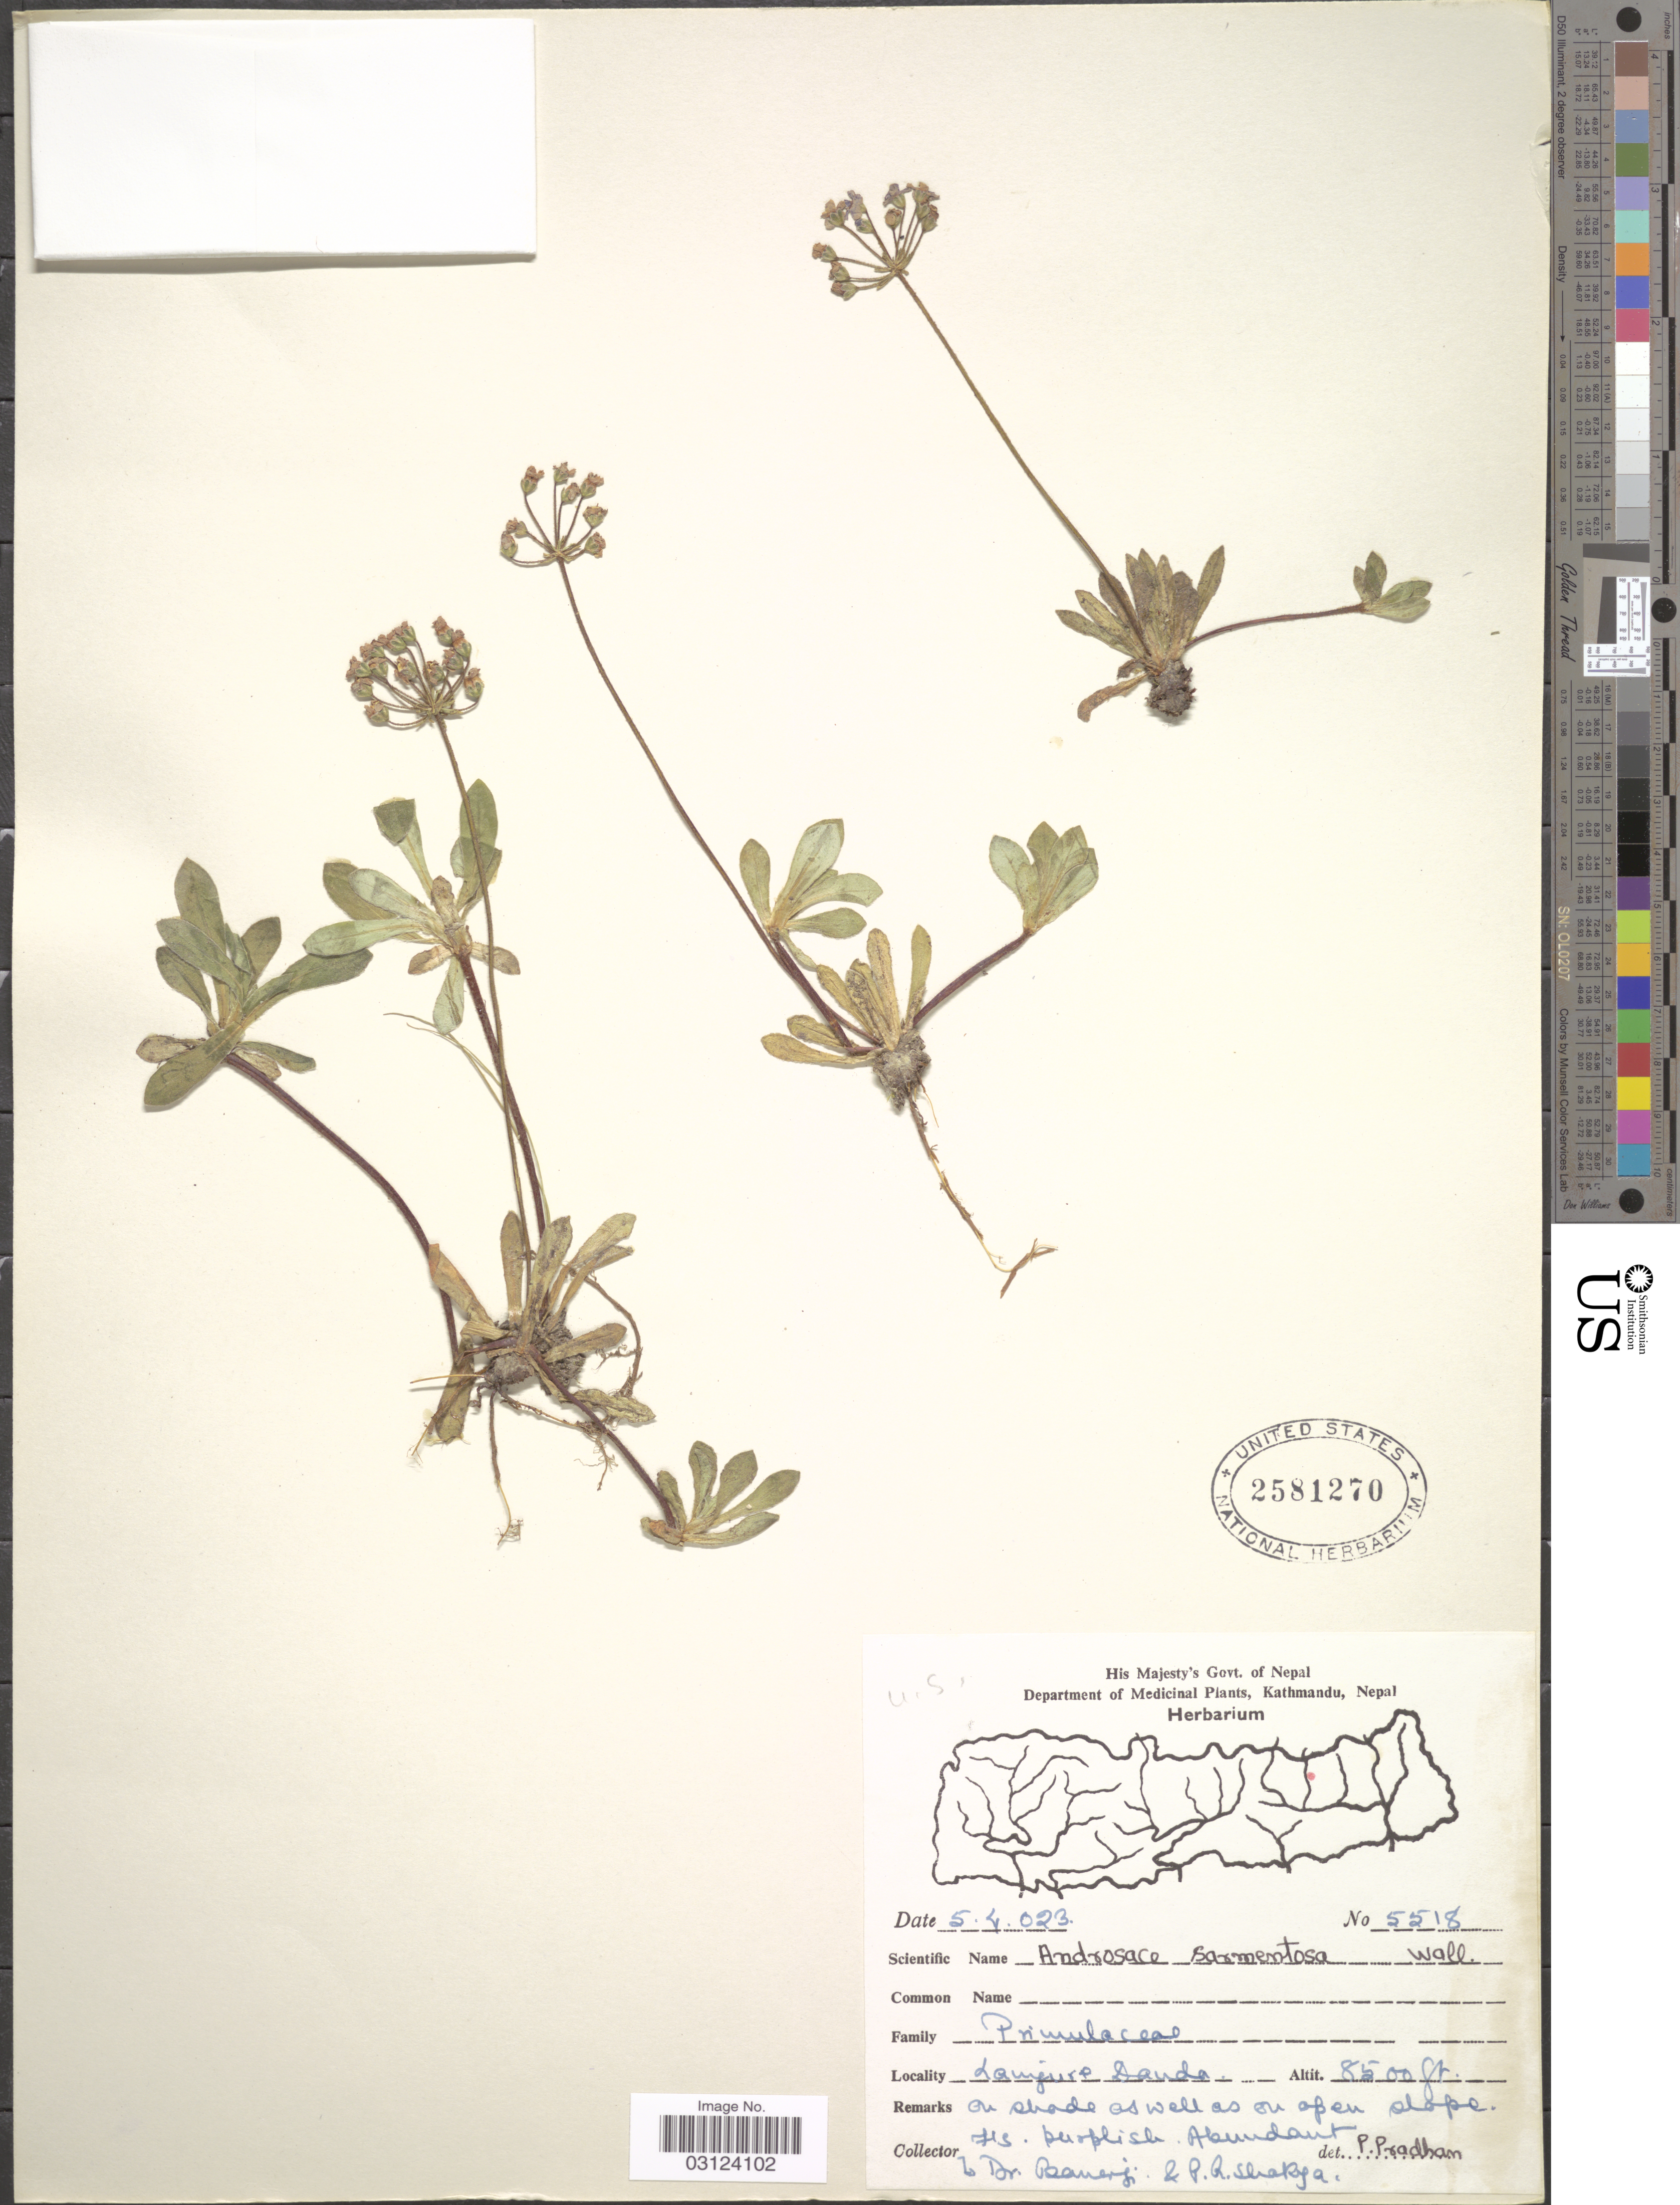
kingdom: Plantae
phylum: Tracheophyta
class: Magnoliopsida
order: Ericales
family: Primulaceae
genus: Androsace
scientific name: Androsace sarmentosa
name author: Wall.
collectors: -. Banerji & P. Shakya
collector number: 5518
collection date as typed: Transcribed d/m/y: 5/4/23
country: Nepal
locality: Lanijure Dauda.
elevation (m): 2591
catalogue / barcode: US 2581270